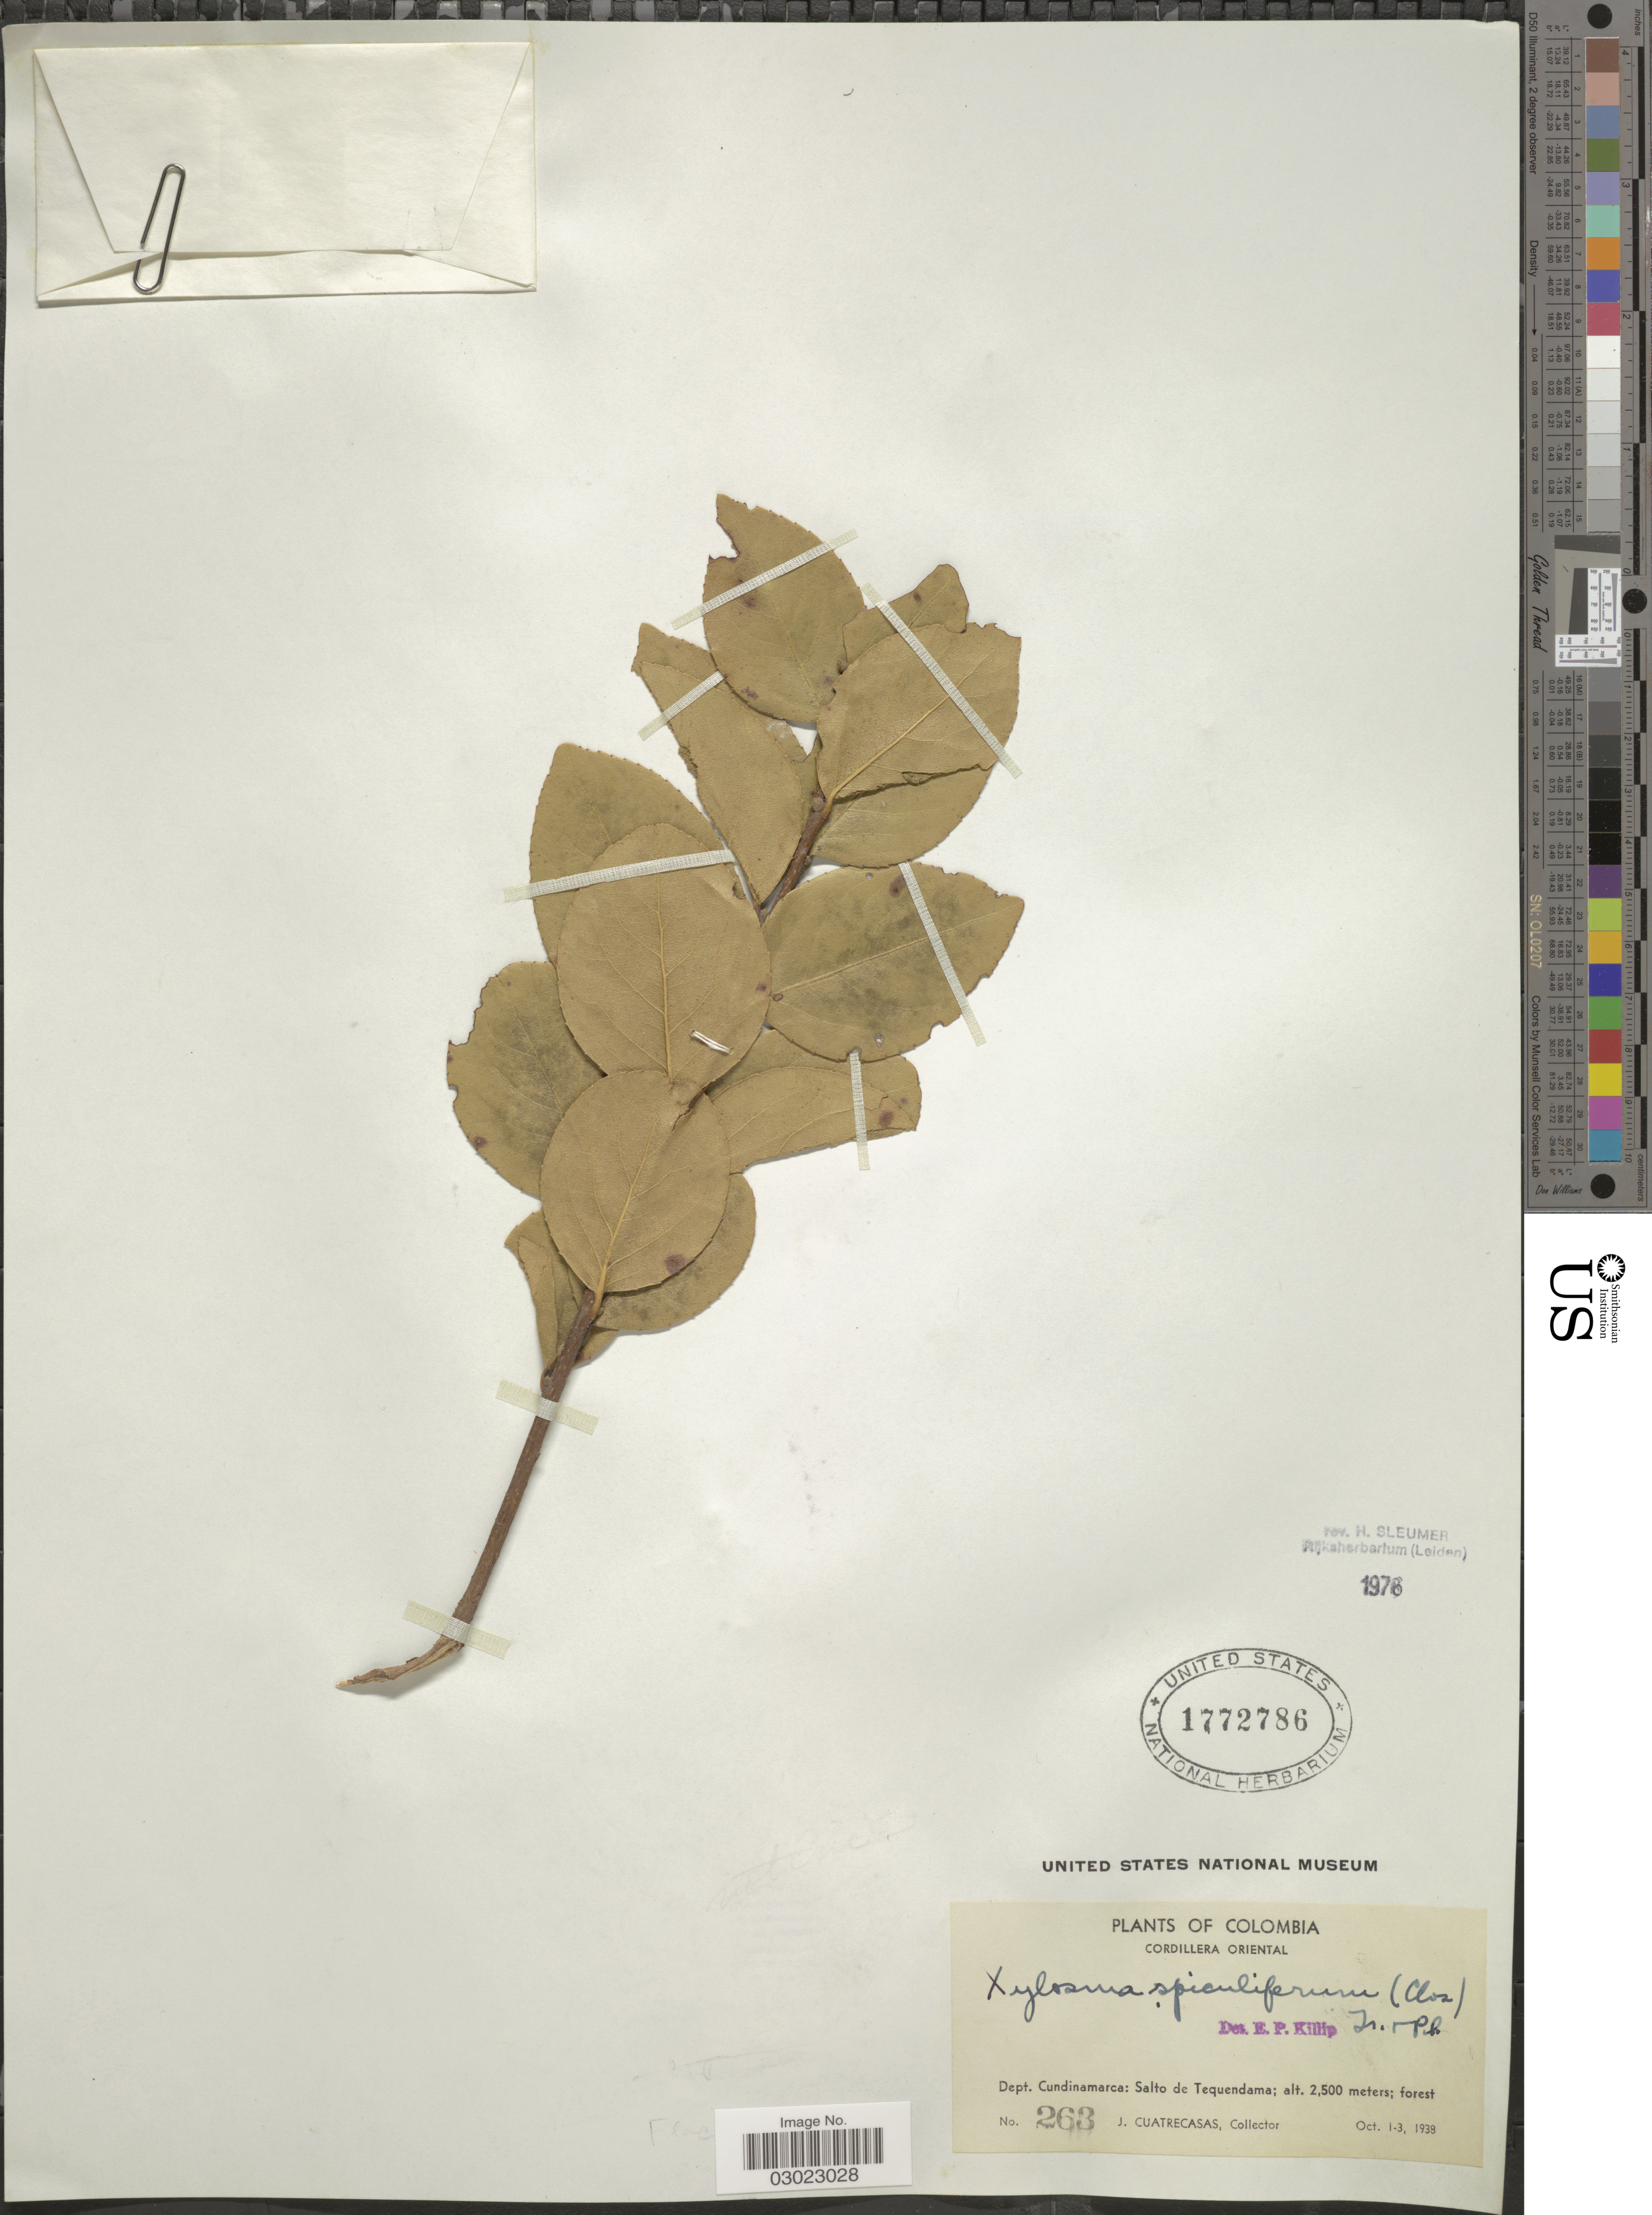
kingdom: Plantae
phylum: Tracheophyta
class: Magnoliopsida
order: Malpighiales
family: Salicaceae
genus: Xylosma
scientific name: Xylosma spiculifera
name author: (Tul.) Triana & Planch.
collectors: J. Cuatrecasas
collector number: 263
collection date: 1938-10-01/1938-10-03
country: Colombia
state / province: Cundinamarca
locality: Dept. Cundinamarca: Salto de Tequendama. Cordillera Oriental.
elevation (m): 2500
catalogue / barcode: US 1772786